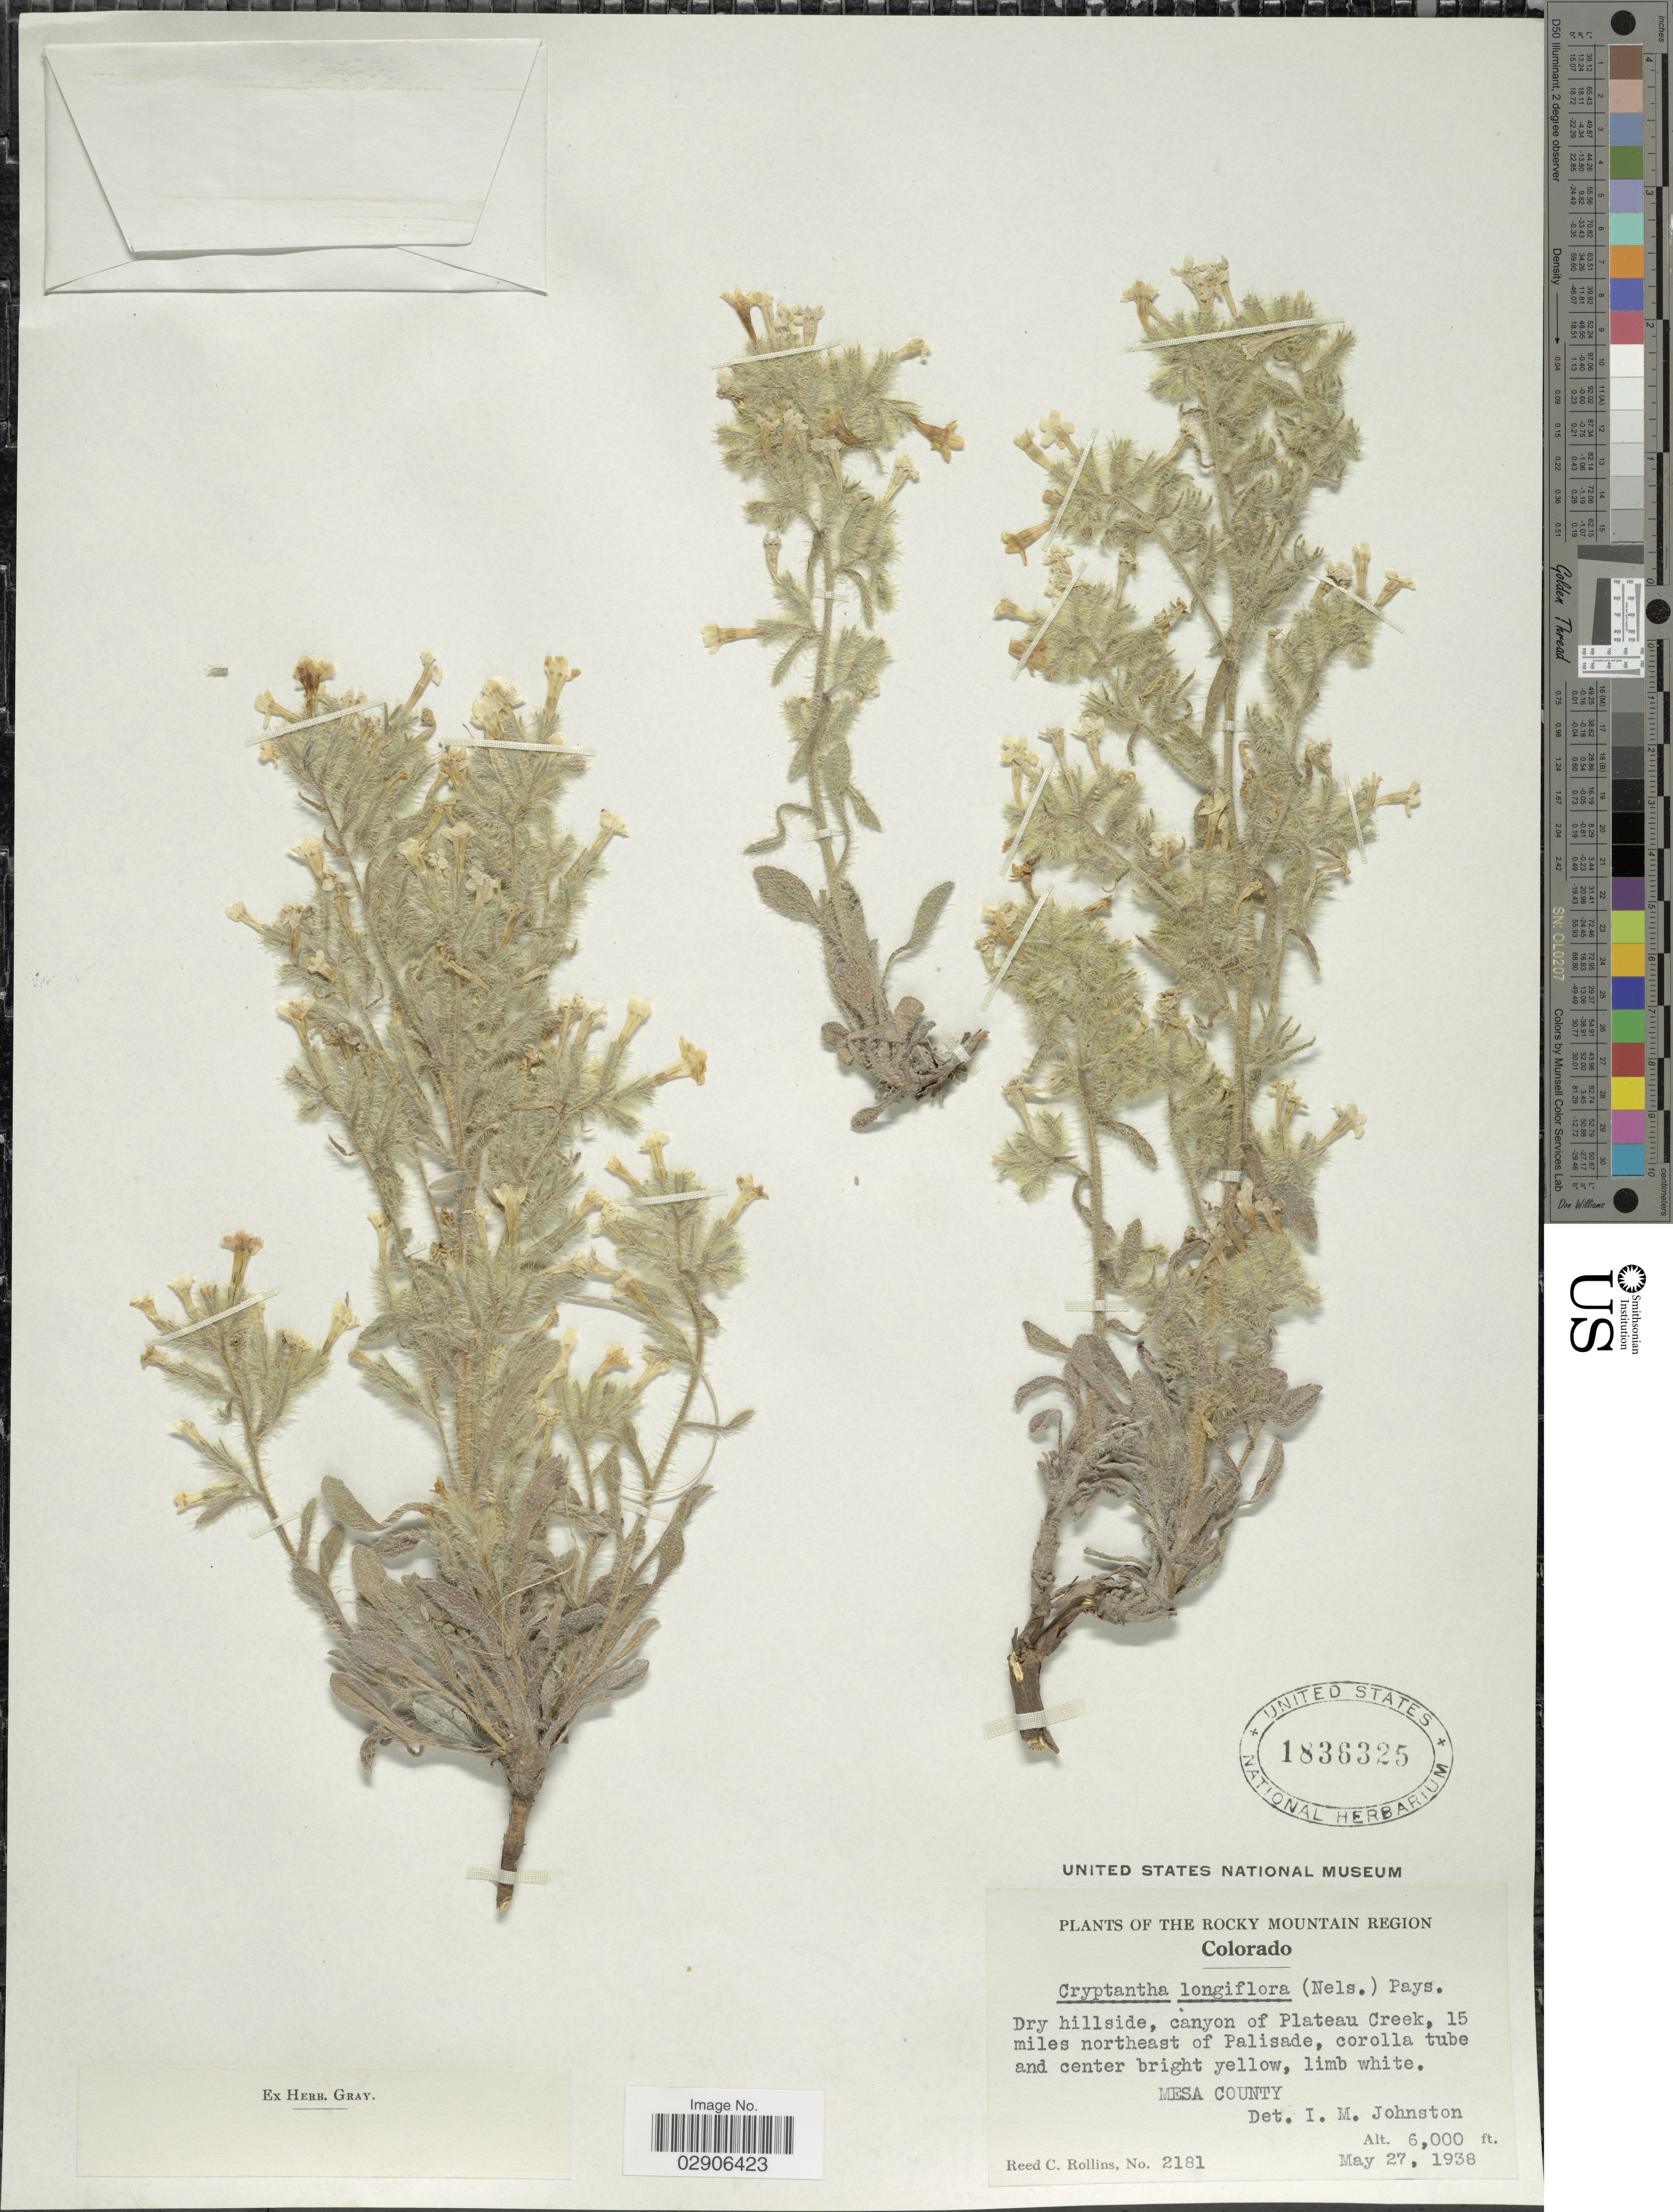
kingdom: Plantae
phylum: Tracheophyta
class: Magnoliopsida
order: Boraginales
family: Boraginaceae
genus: Oreocarya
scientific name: Oreocarya longiflora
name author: A. Nelson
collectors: R. C. Rollins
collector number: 2181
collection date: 1938-05-27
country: United States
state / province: Colorado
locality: The Rocky Mountain Region. Dry hillside, canyon of Plateau Creek, 15 miles northeast of Palisade. Mesa County.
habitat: dry hillside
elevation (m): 1829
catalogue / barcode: US 1836325